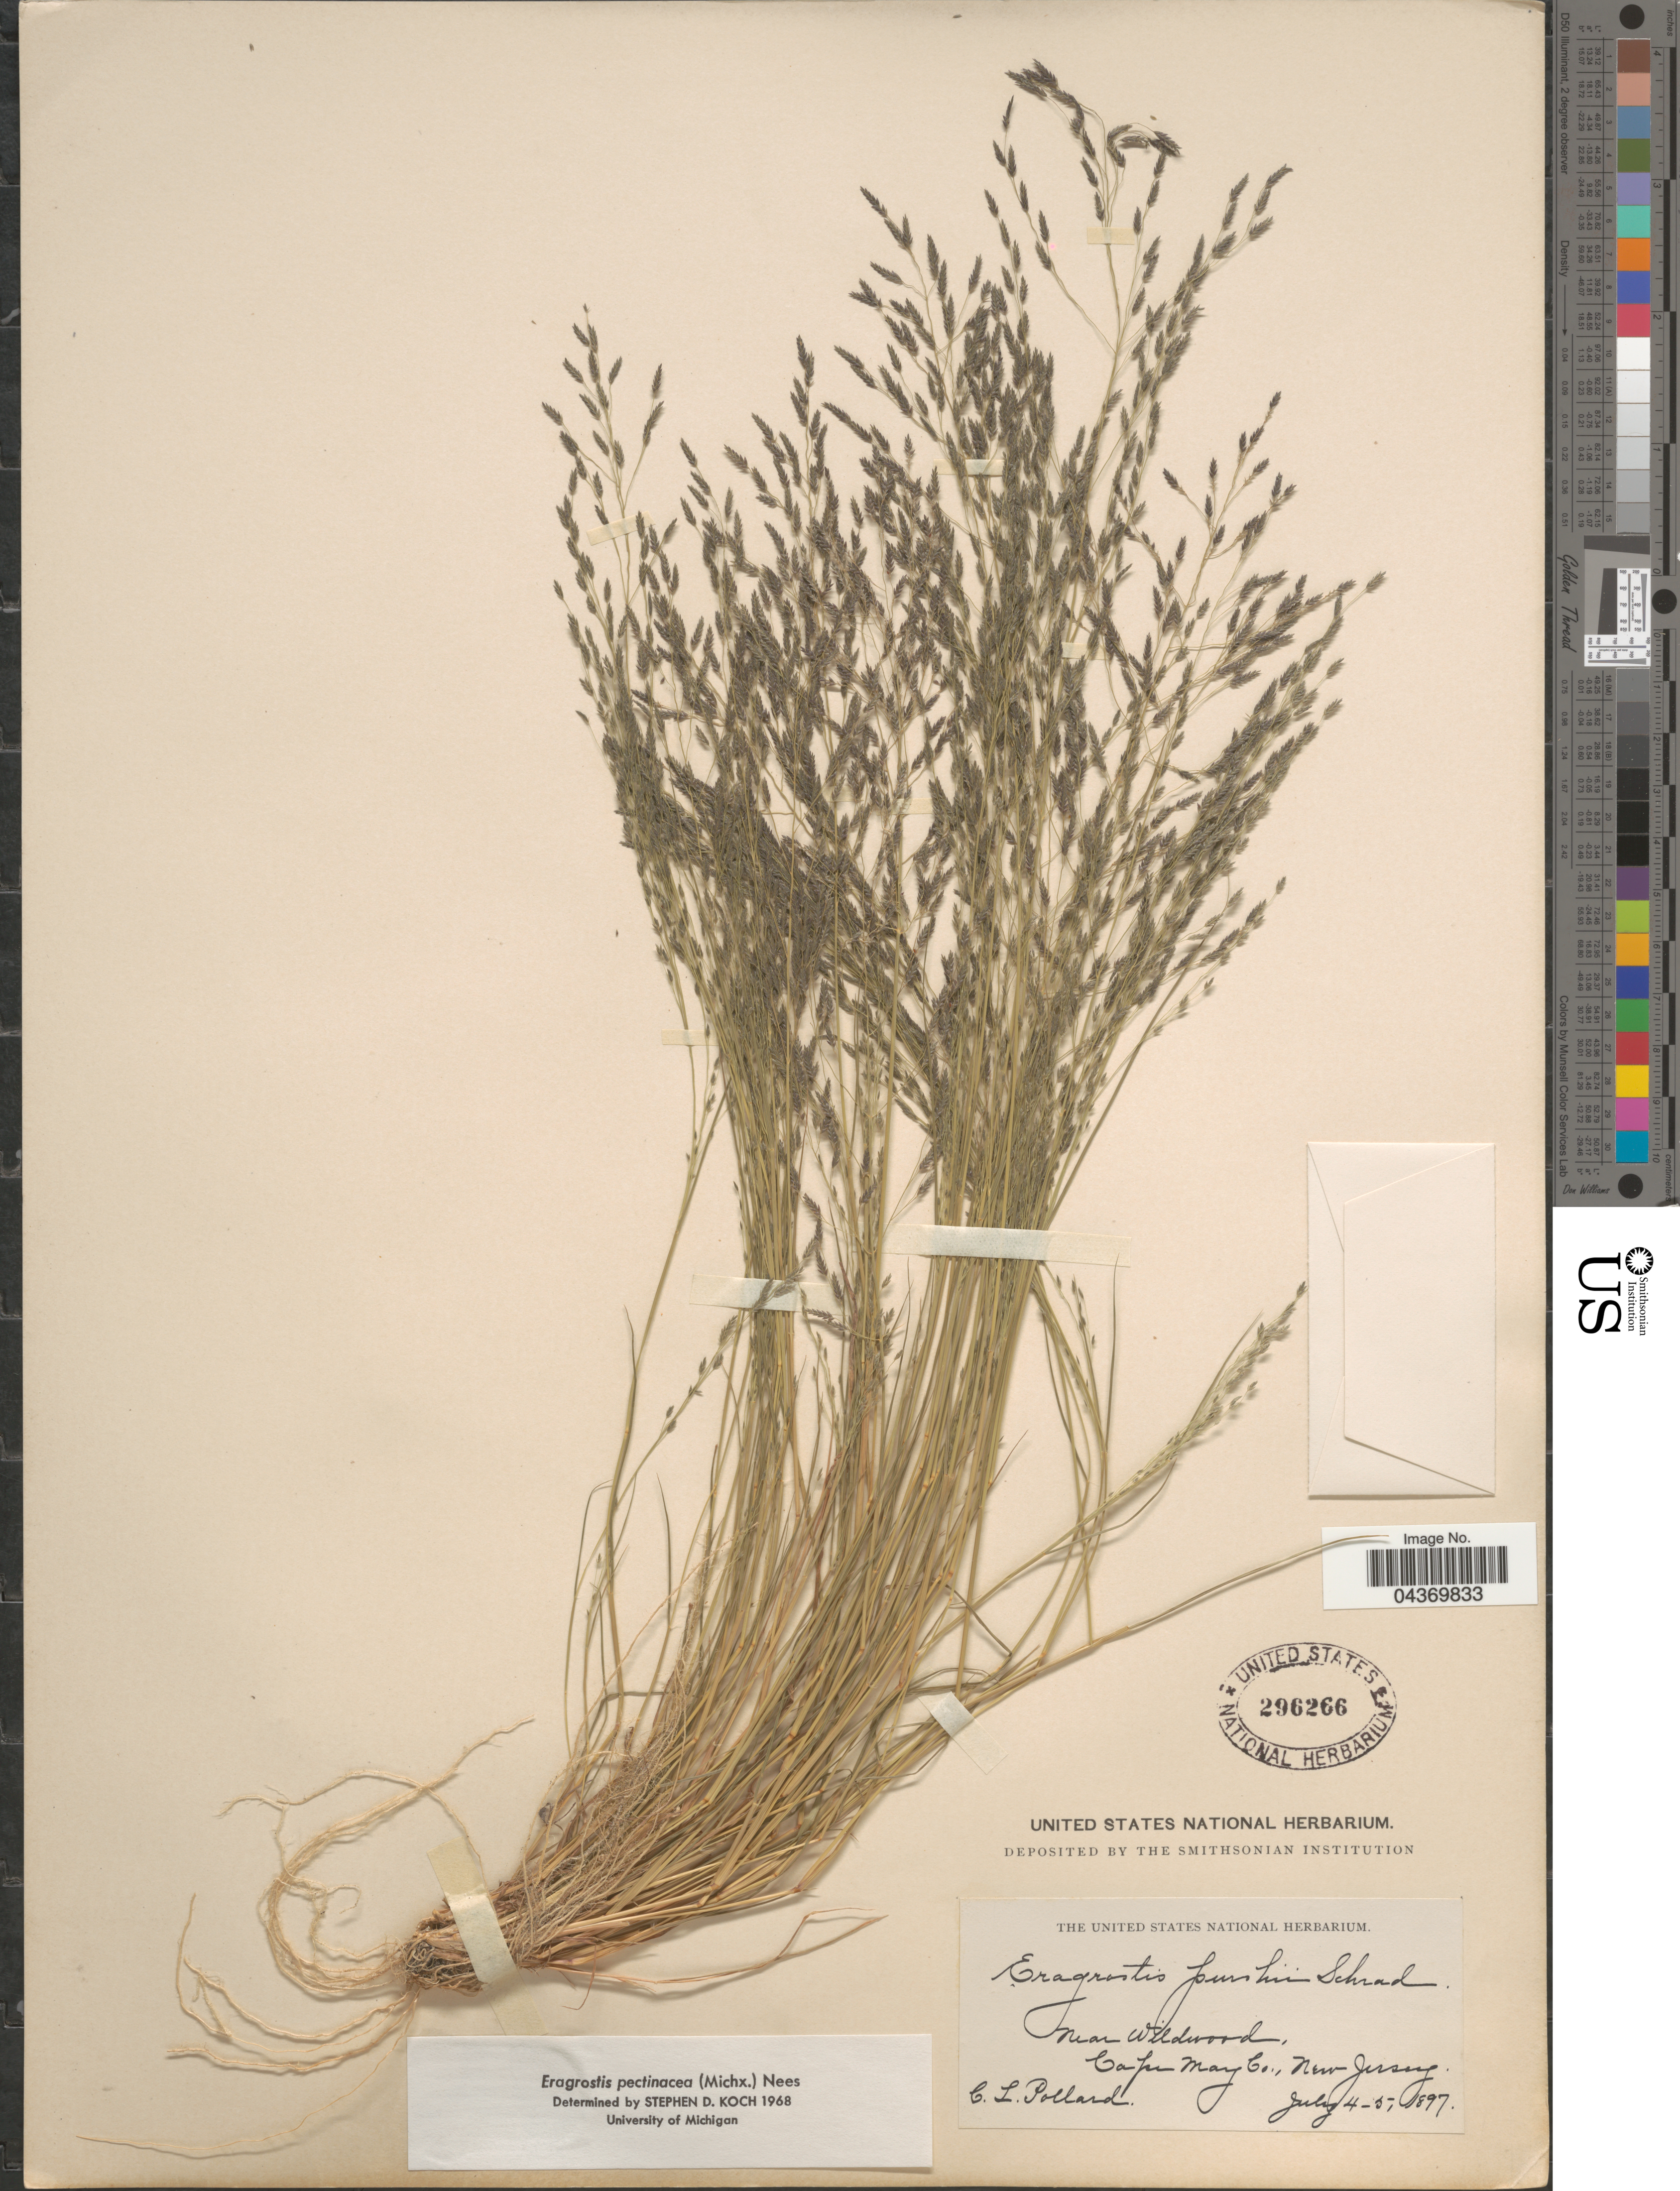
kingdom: Plantae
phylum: Tracheophyta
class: Liliopsida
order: Poales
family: Poaceae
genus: Eragrostis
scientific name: Eragrostis pectinacea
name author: (Michx.) Nees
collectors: C. L. Pollard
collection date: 1897-07-04/1897-07-05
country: United States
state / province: New Jersey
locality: Near Wildwood, Cape May Co.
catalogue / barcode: US 296266